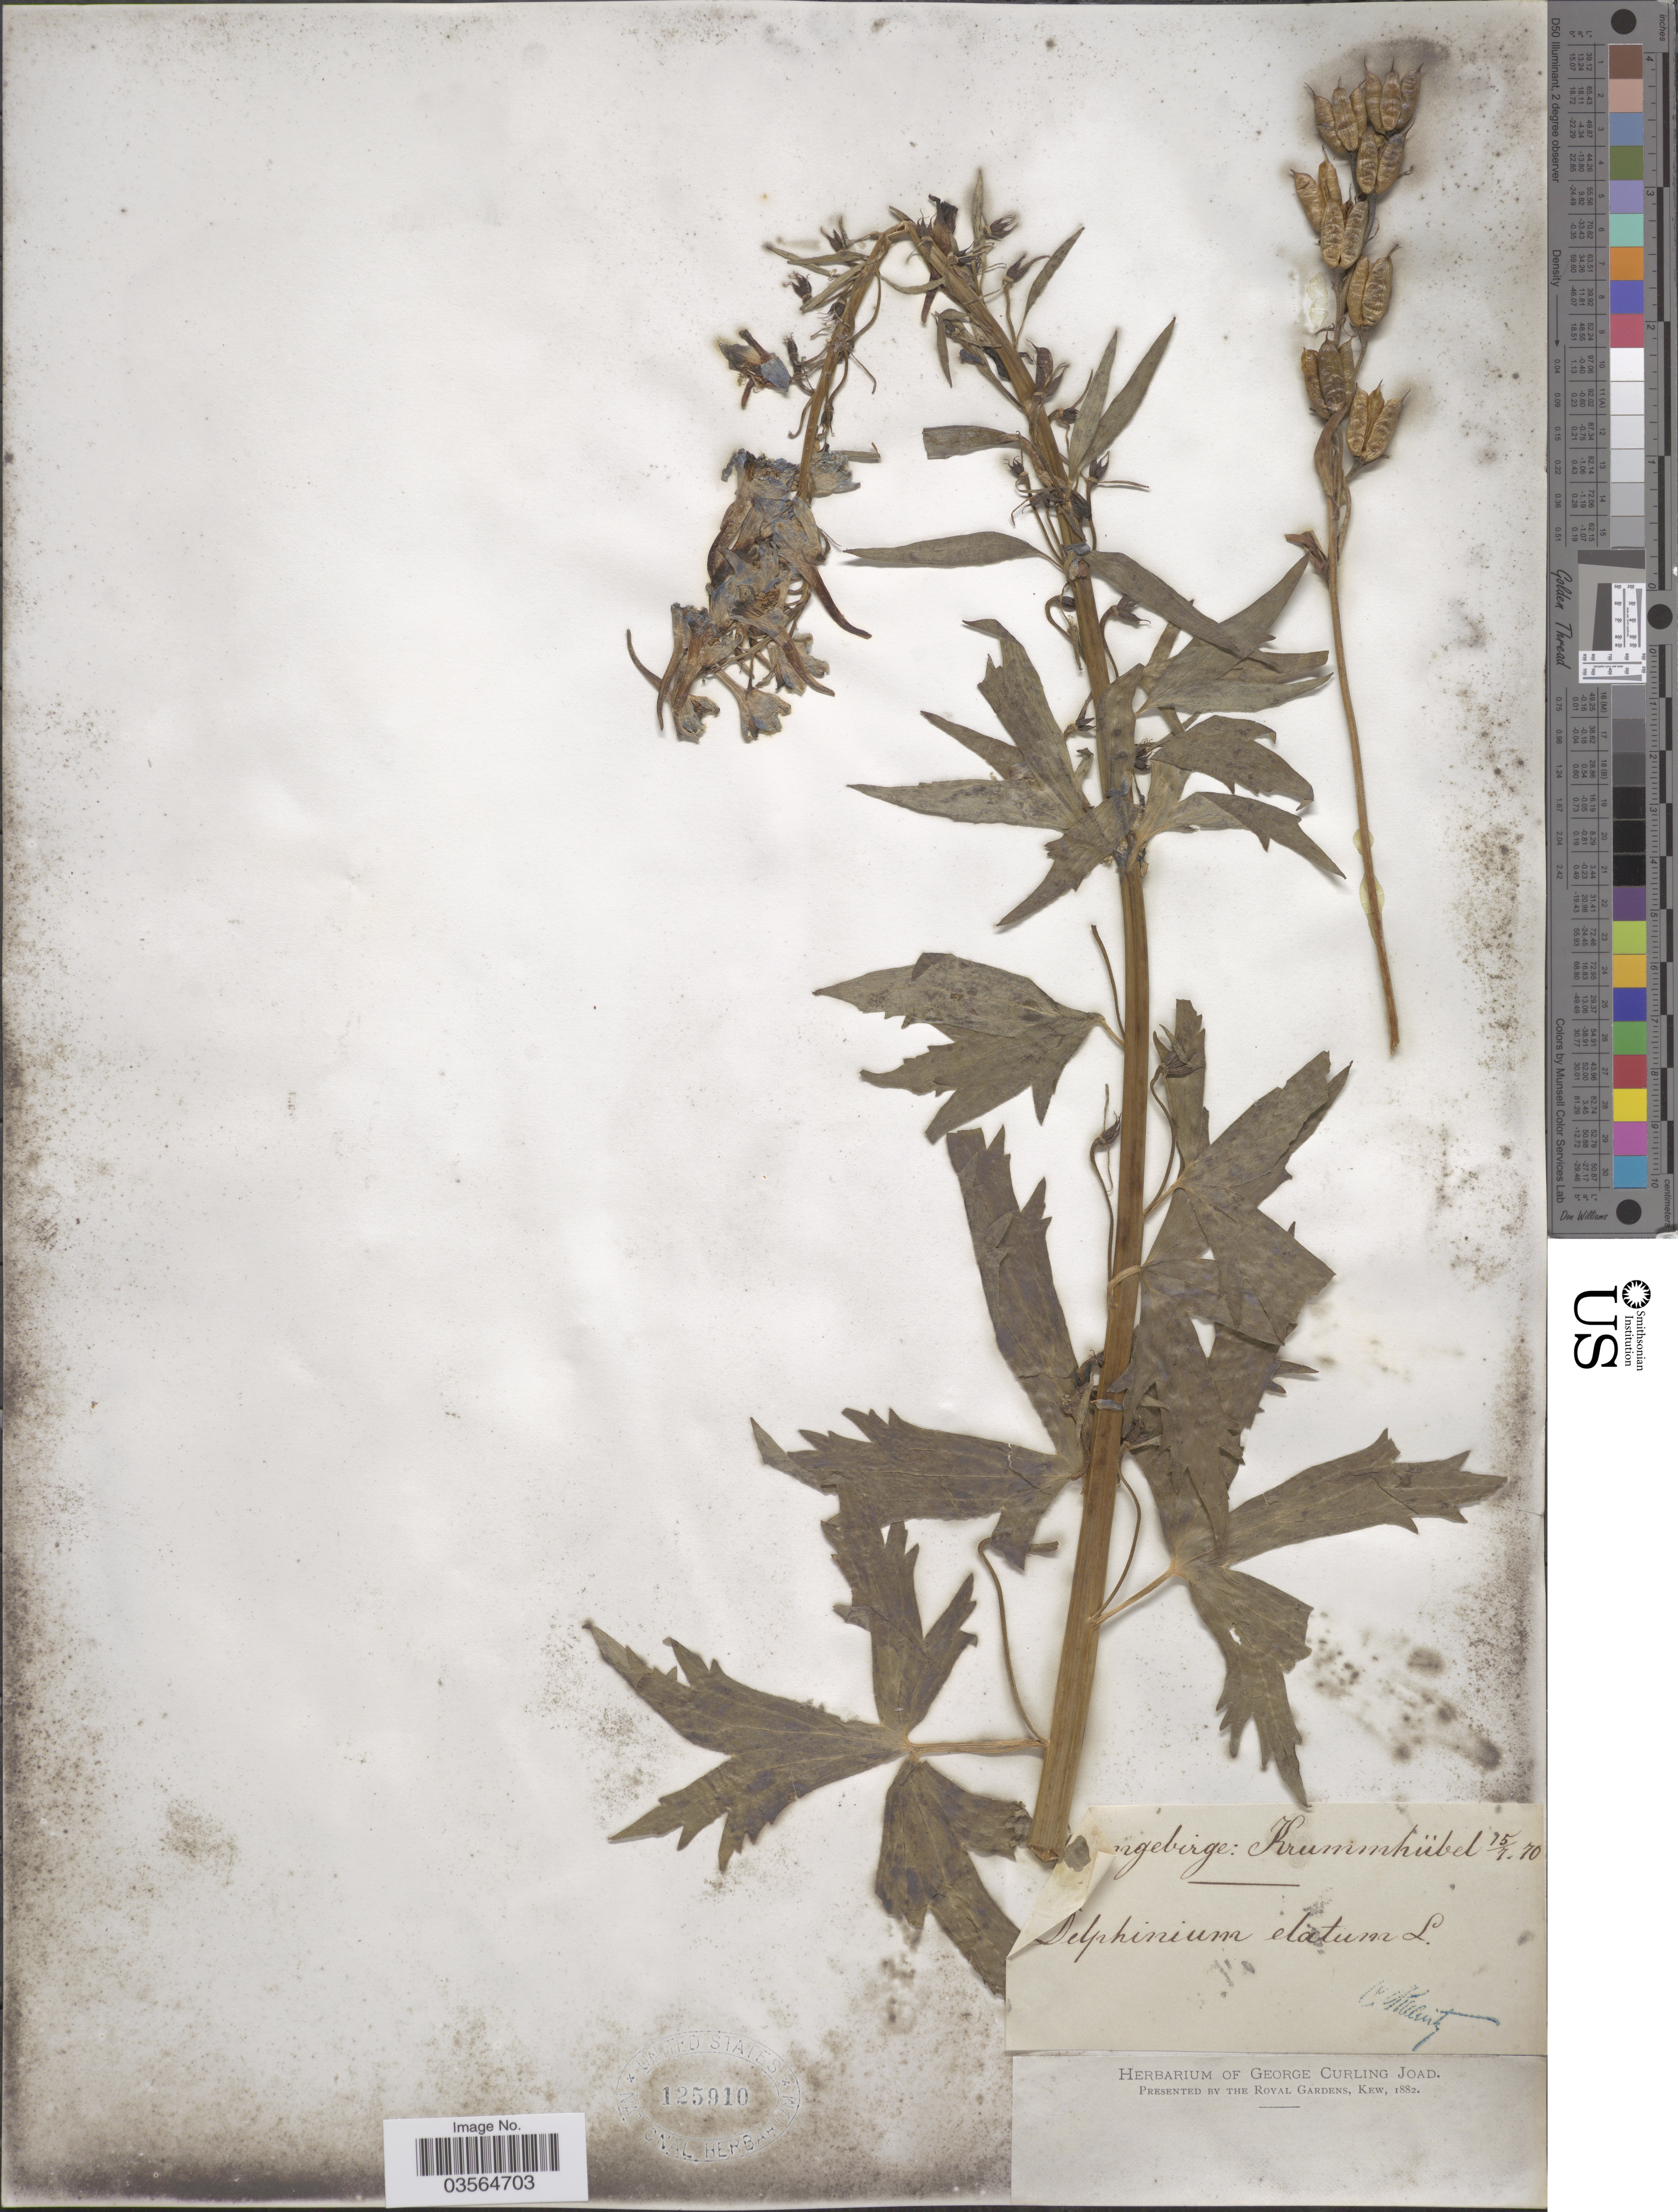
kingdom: Plantae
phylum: Tracheophyta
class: Magnoliopsida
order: Ranunculales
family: Ranunculaceae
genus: Delphinium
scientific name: Delphinium elatum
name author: L.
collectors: C. Raenitz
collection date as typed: Transcribed d/m/y: 15/7/70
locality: [illegible text]gebirge: Krummhübel.[unsure placement]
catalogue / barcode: US 125910